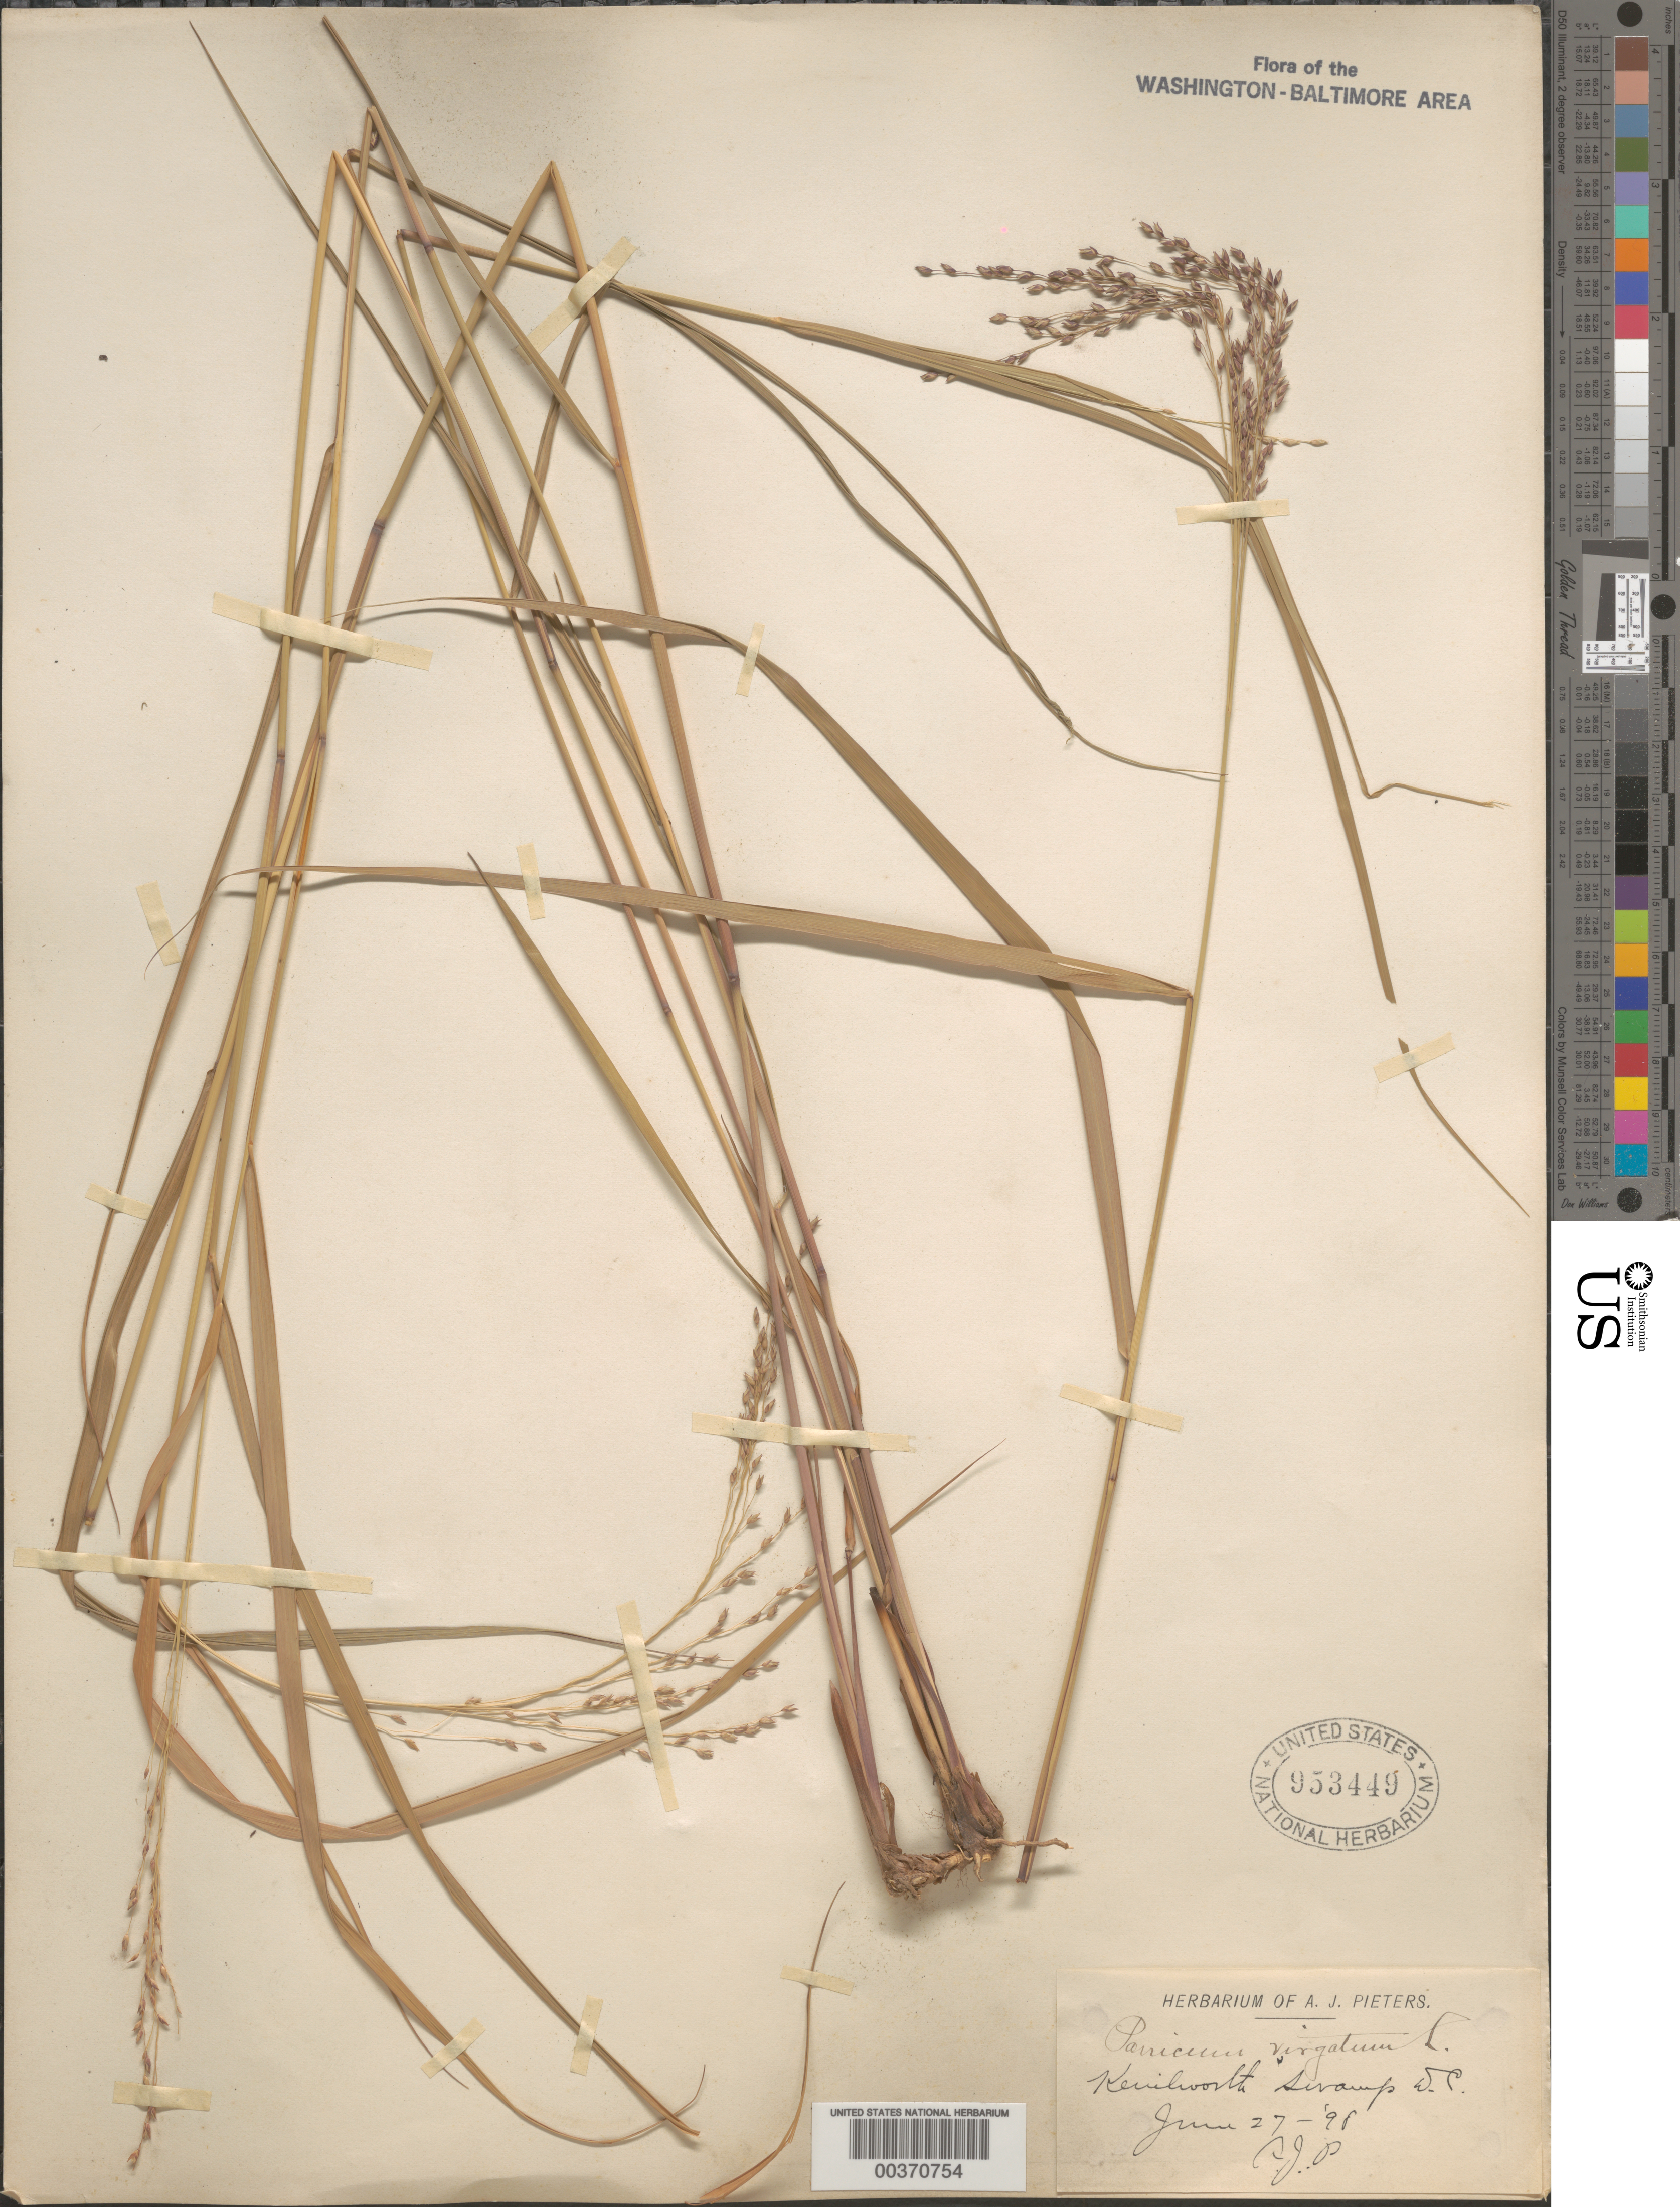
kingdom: Plantae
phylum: Tracheophyta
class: Liliopsida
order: Poales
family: Poaceae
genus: Panicum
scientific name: Panicum virgatum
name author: L.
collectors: A. Pieters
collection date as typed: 27 Jun 1898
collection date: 1898-06-27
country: United States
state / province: District of Columbia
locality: Kenilworth swamp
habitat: Swamp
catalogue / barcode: US 953449